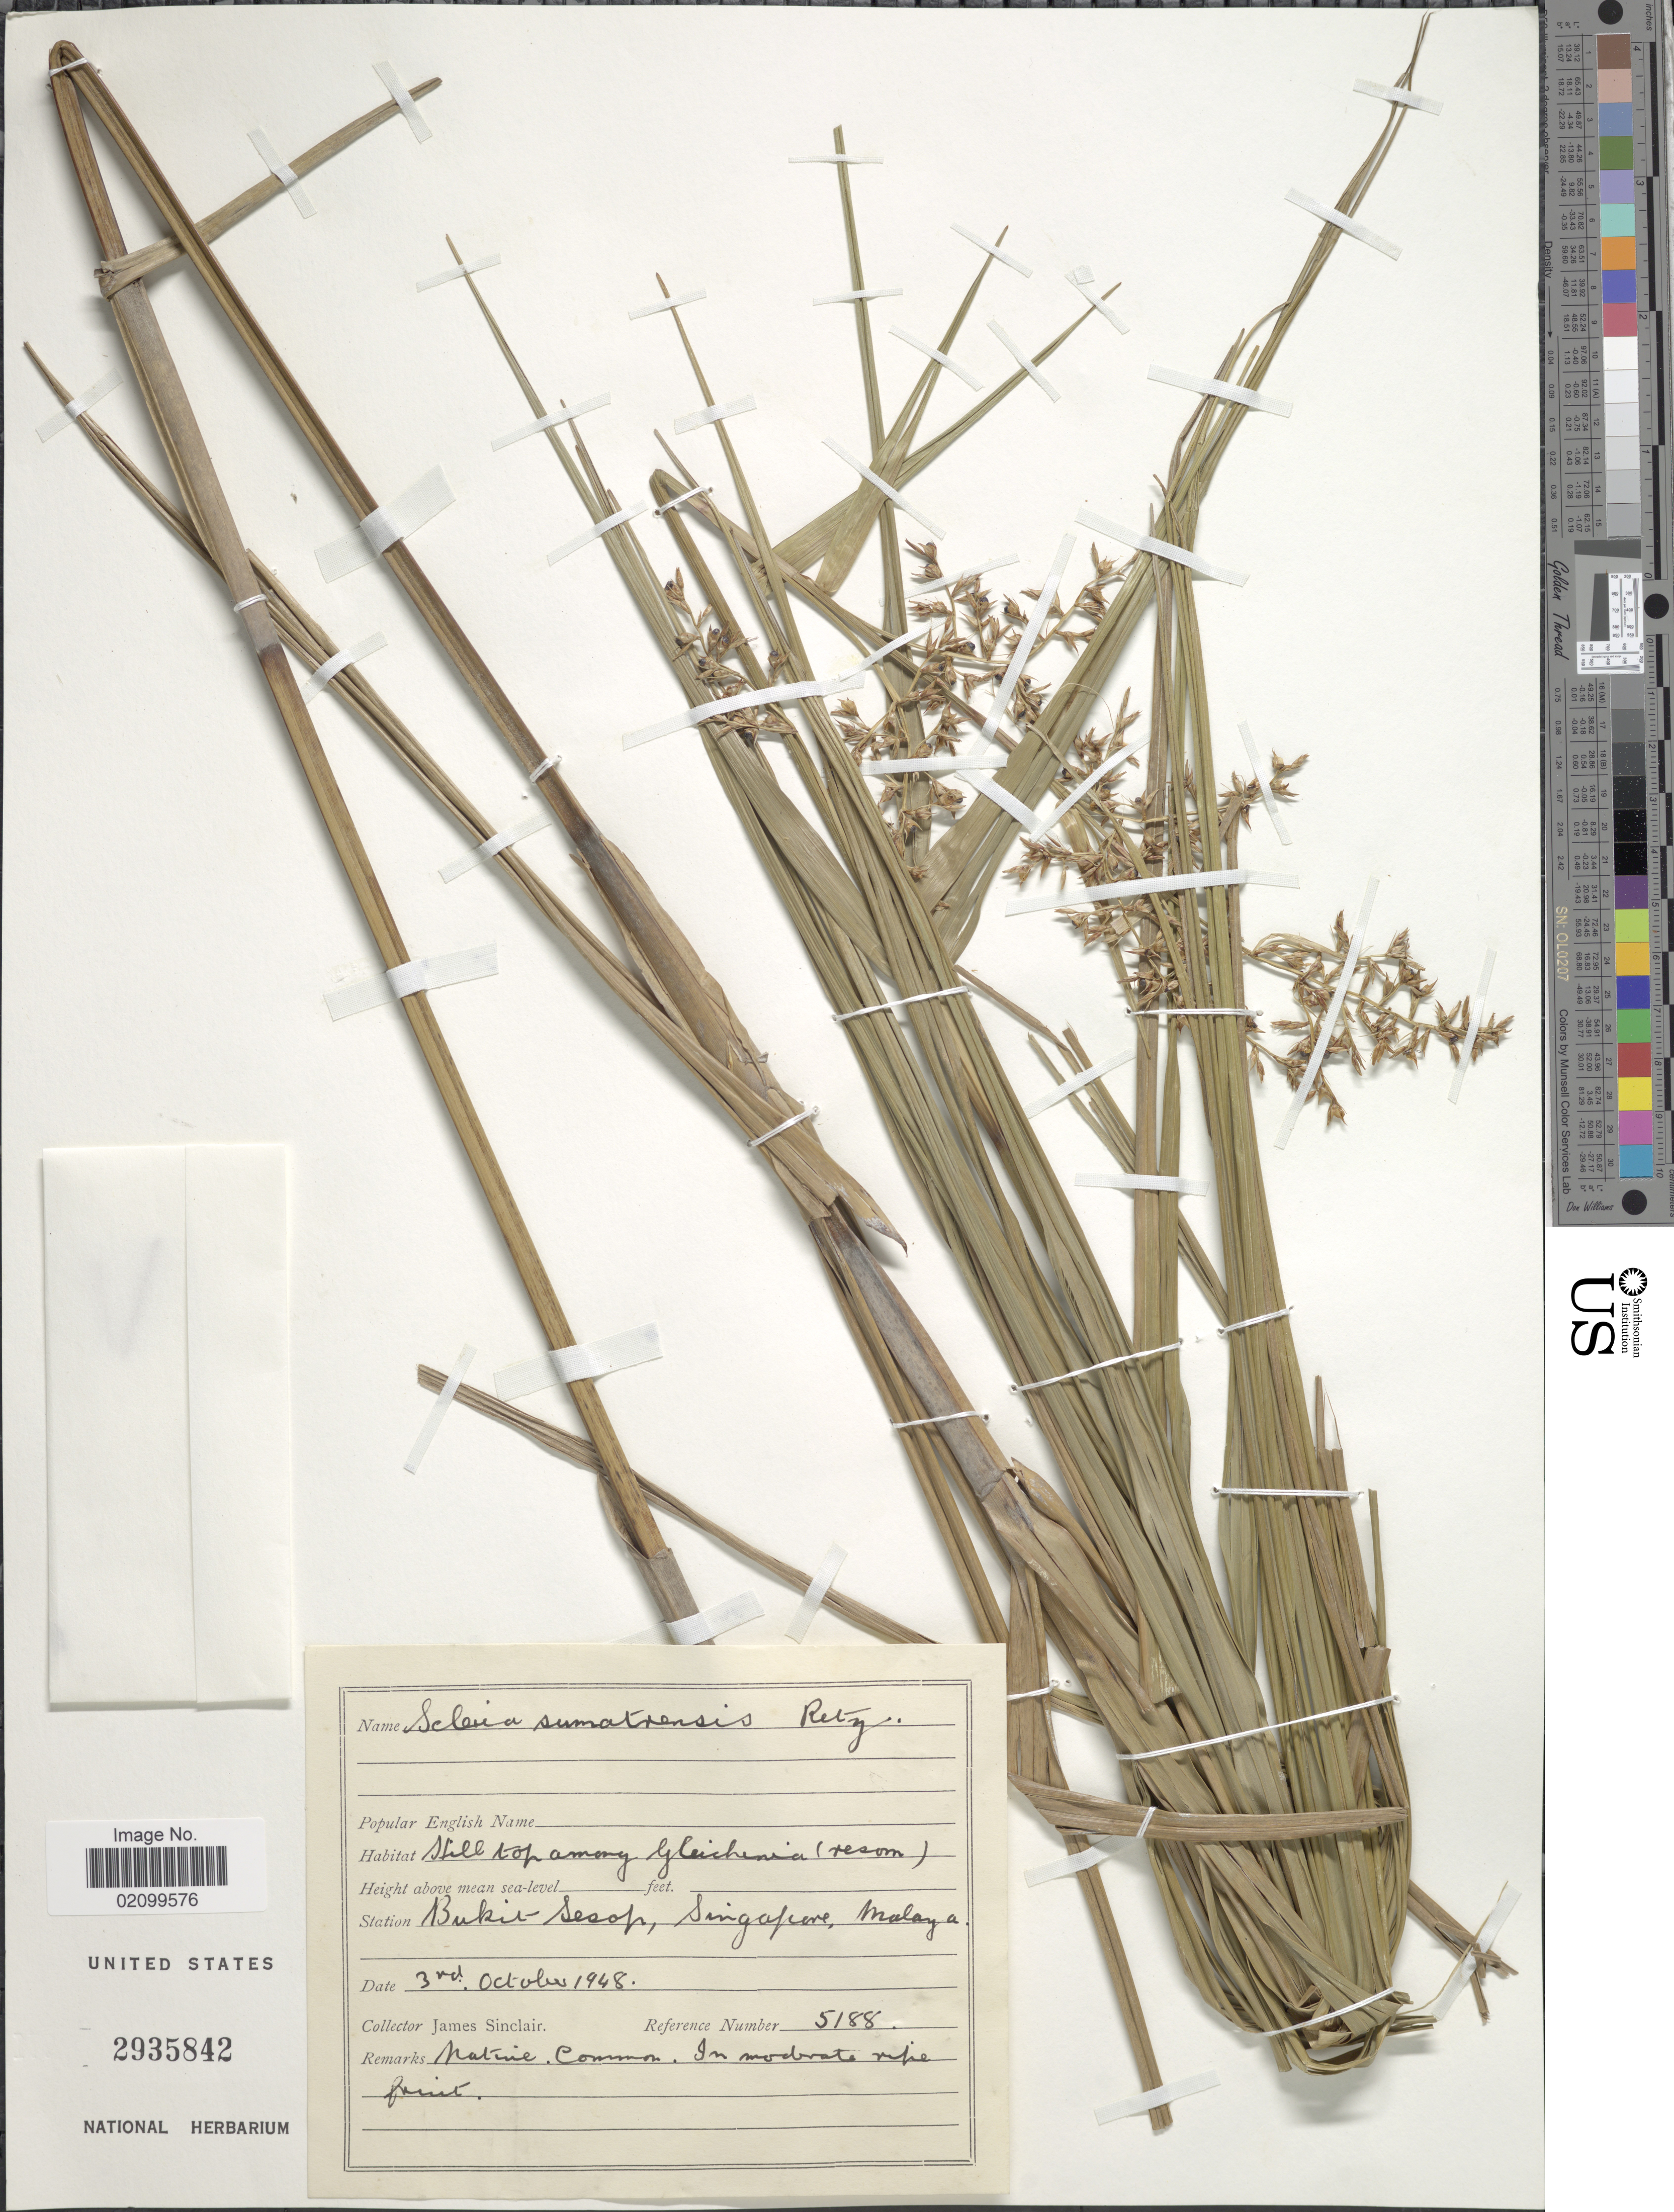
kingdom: Plantae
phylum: Tracheophyta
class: Liliopsida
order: Poales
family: Cyperaceae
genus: Scleria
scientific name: Scleria sumatrensis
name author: Retz.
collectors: J. Sinclair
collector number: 5188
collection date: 1948-10-03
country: Singapore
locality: Bukit Sesop [interpreted], Malaya.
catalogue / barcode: US 2935842